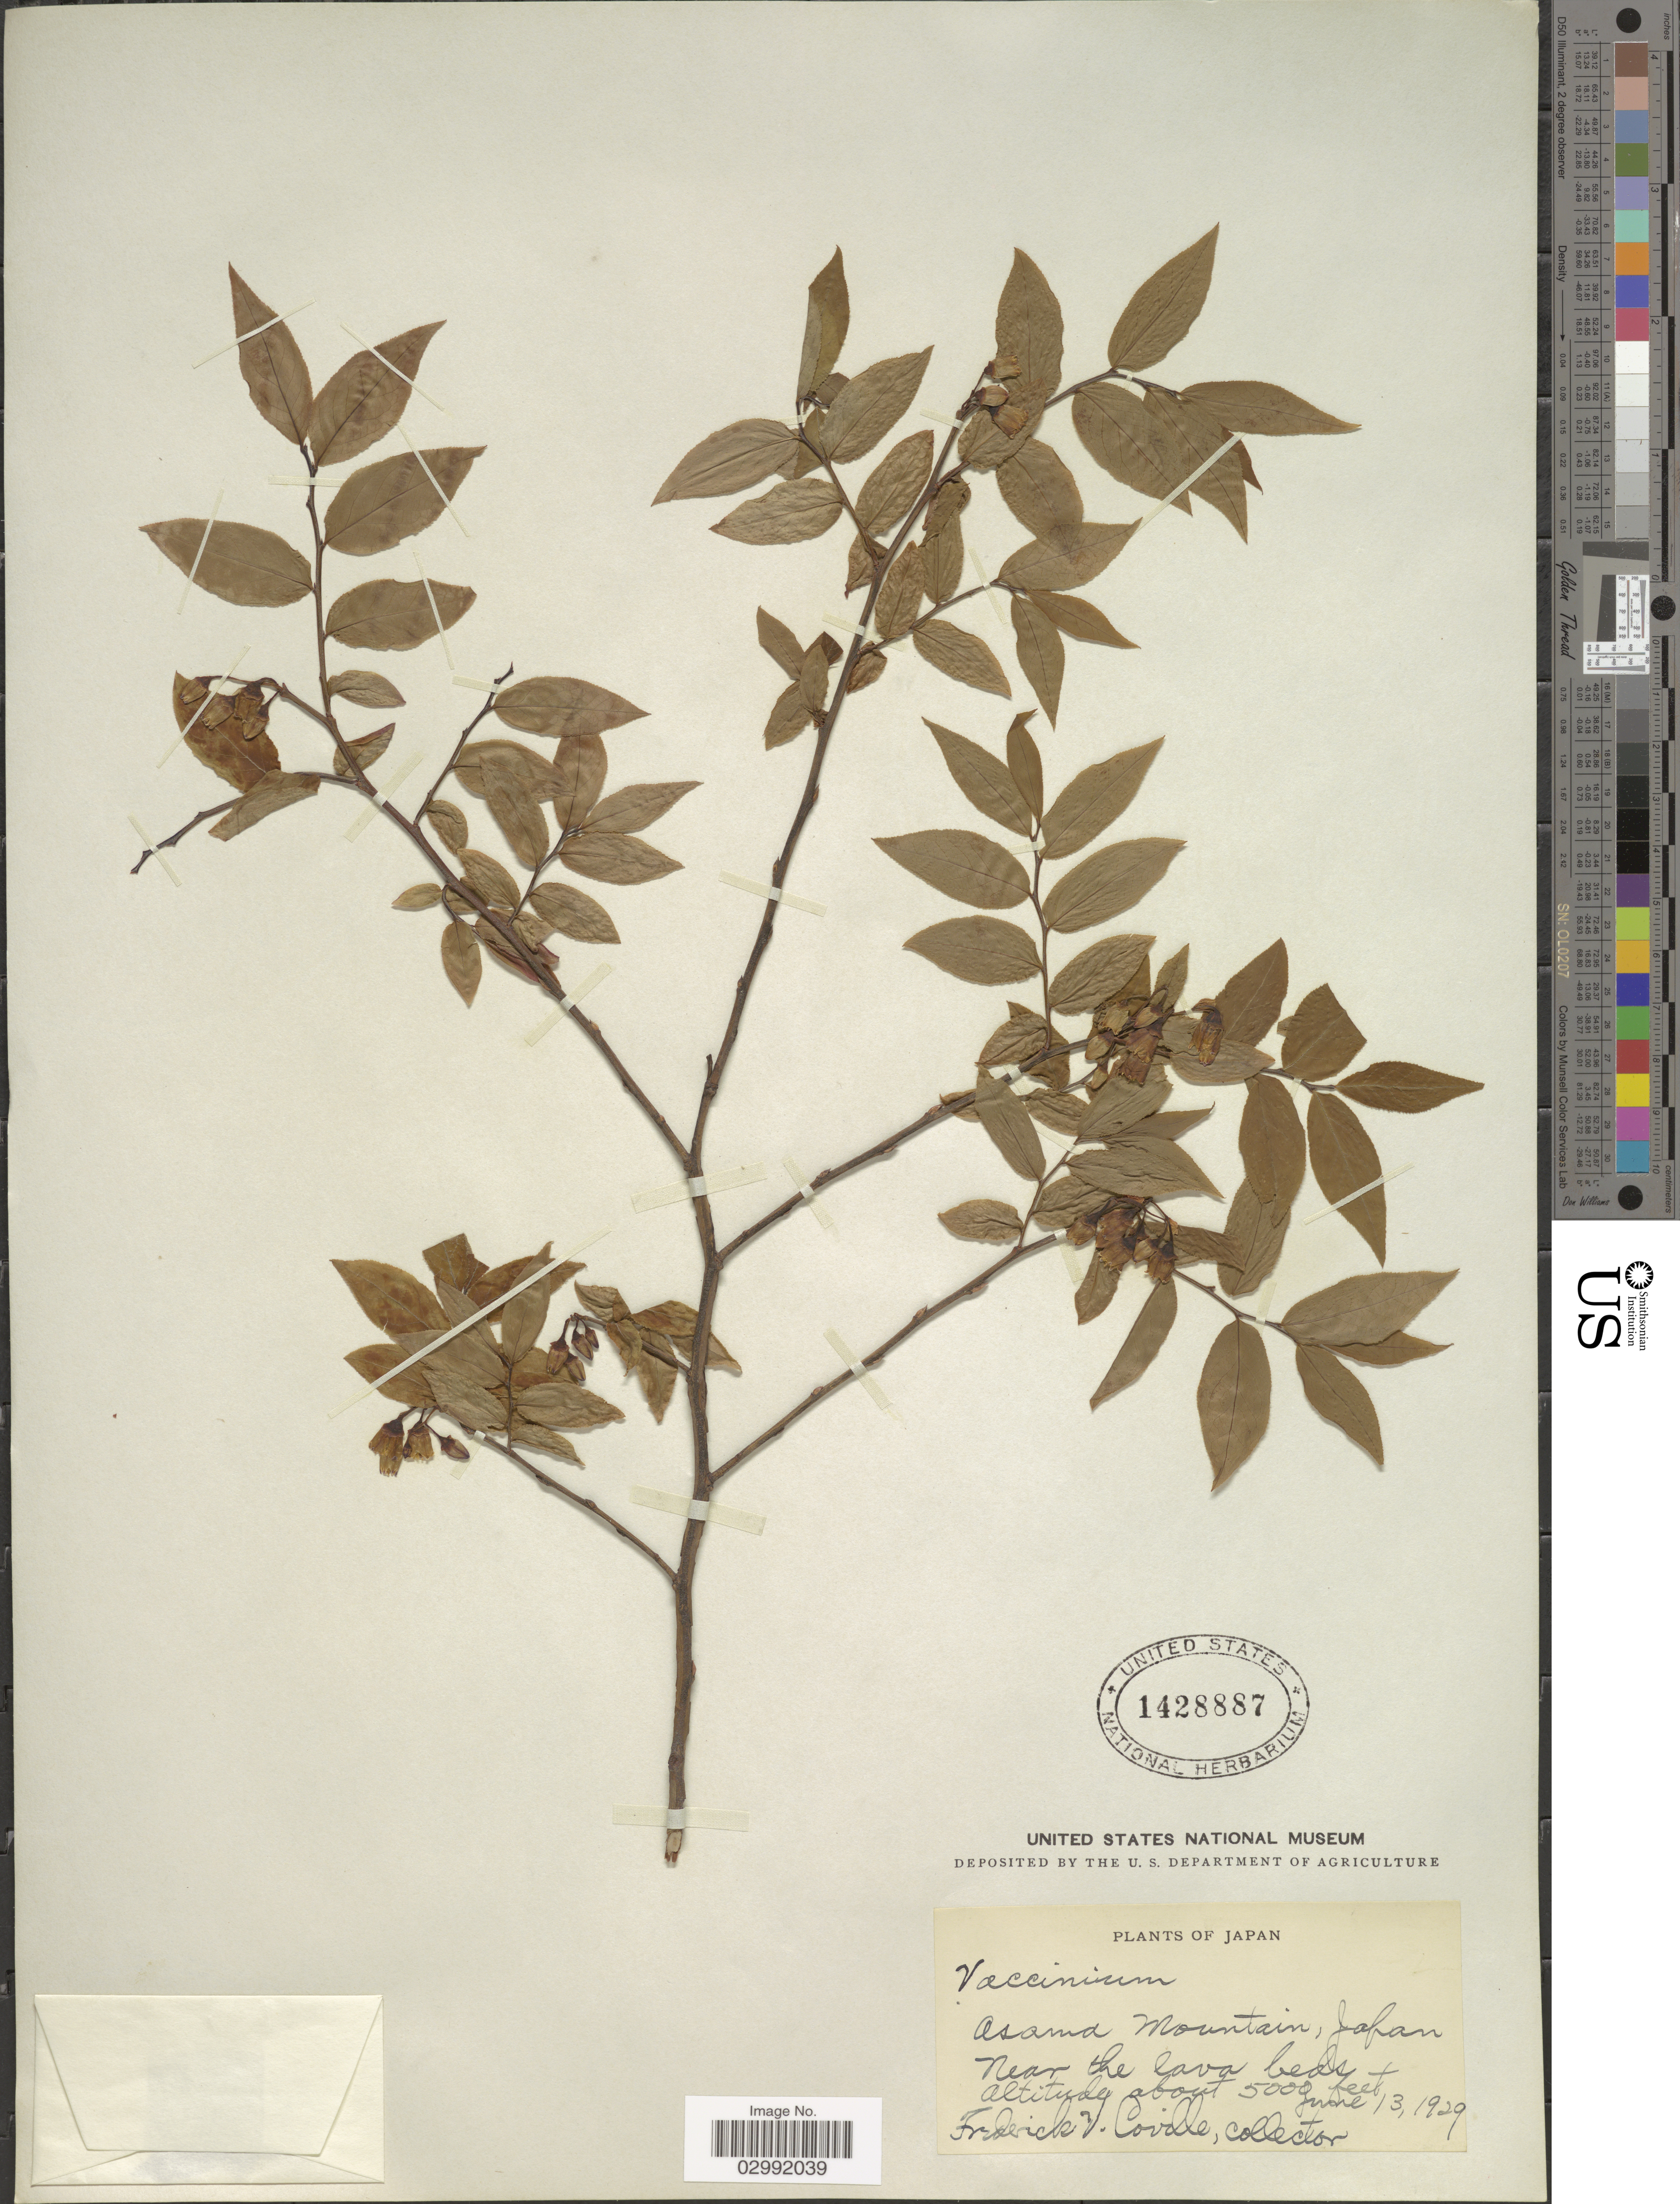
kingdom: Plantae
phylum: Tracheophyta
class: Magnoliopsida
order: Ericales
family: Ericaceae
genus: Vaccinium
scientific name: Vaccinium hirtum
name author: Thunb.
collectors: F. V. Coville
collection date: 1929-06-13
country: Japan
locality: Asama Mountain.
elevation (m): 1524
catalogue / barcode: US 1428887